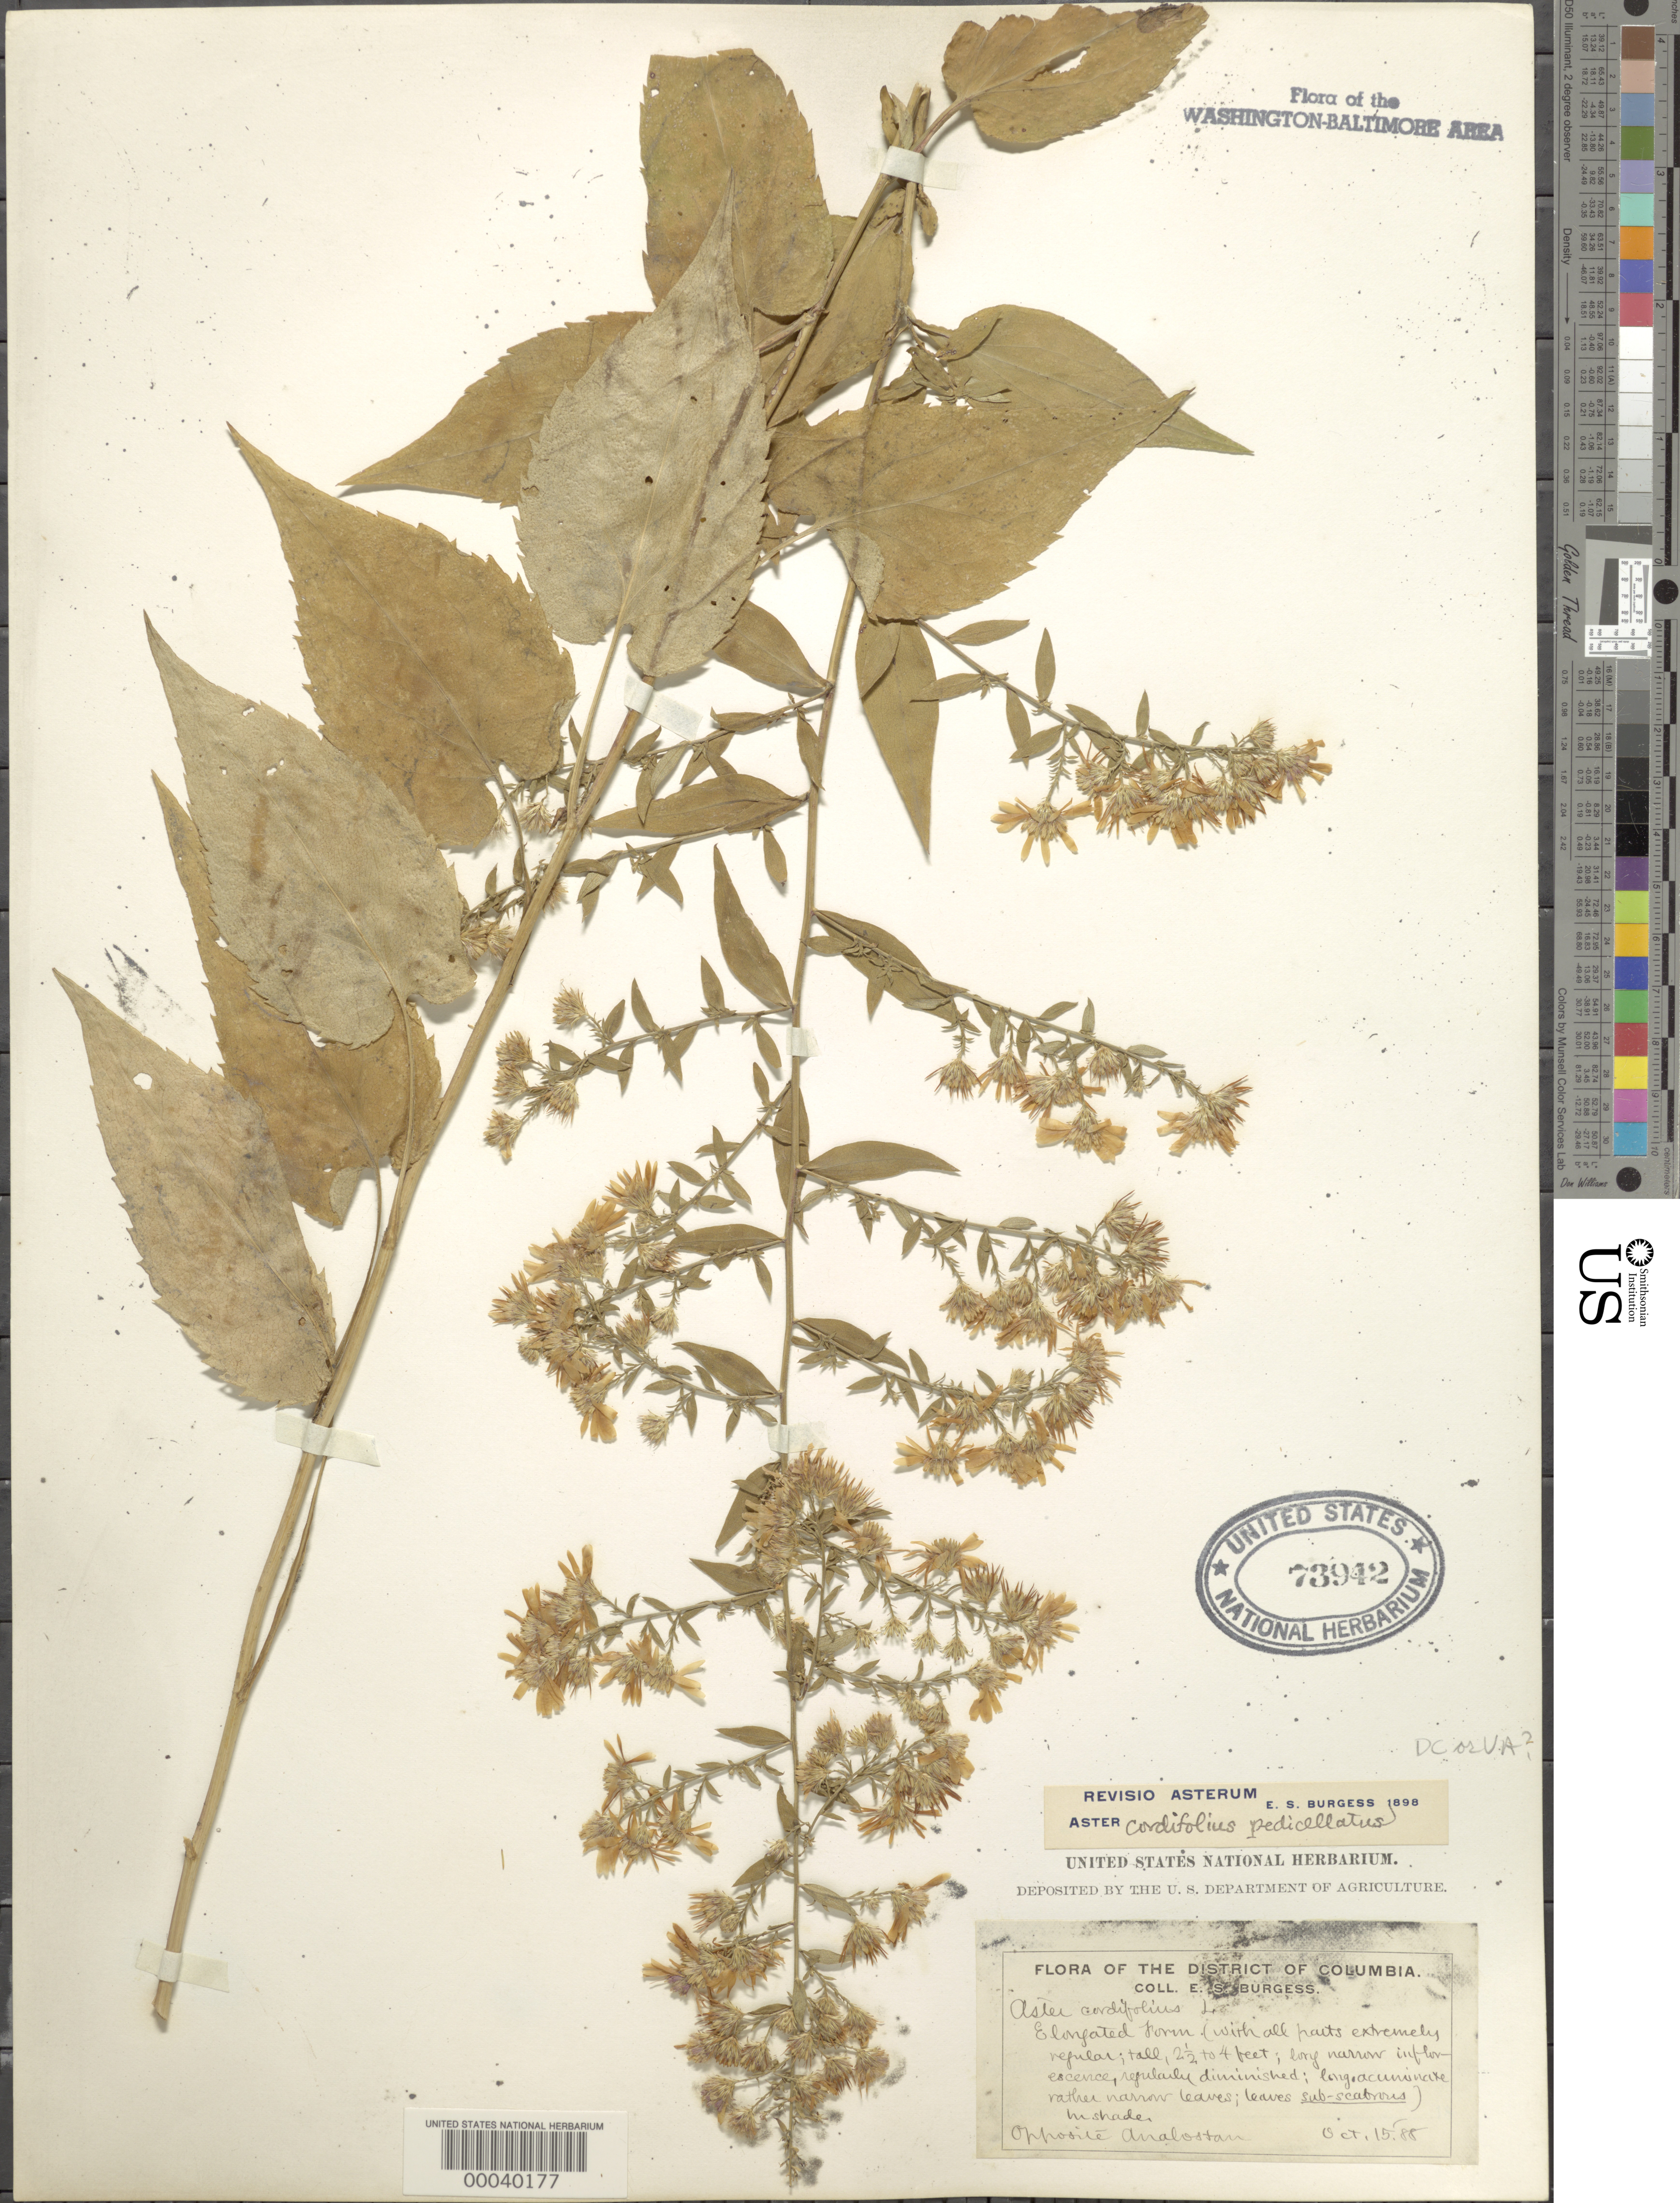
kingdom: Plantae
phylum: Tracheophyta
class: Magnoliopsida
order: Asterales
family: Asteraceae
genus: Symphyotrichum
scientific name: Symphyotrichum cordifolium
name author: (L.) G.L. Nesom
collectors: E. Burgess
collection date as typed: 15 Oct 1888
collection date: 1888-10-15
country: United States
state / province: District of Columbia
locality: opposite Roosevelt Island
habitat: Thicket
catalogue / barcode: US 73942